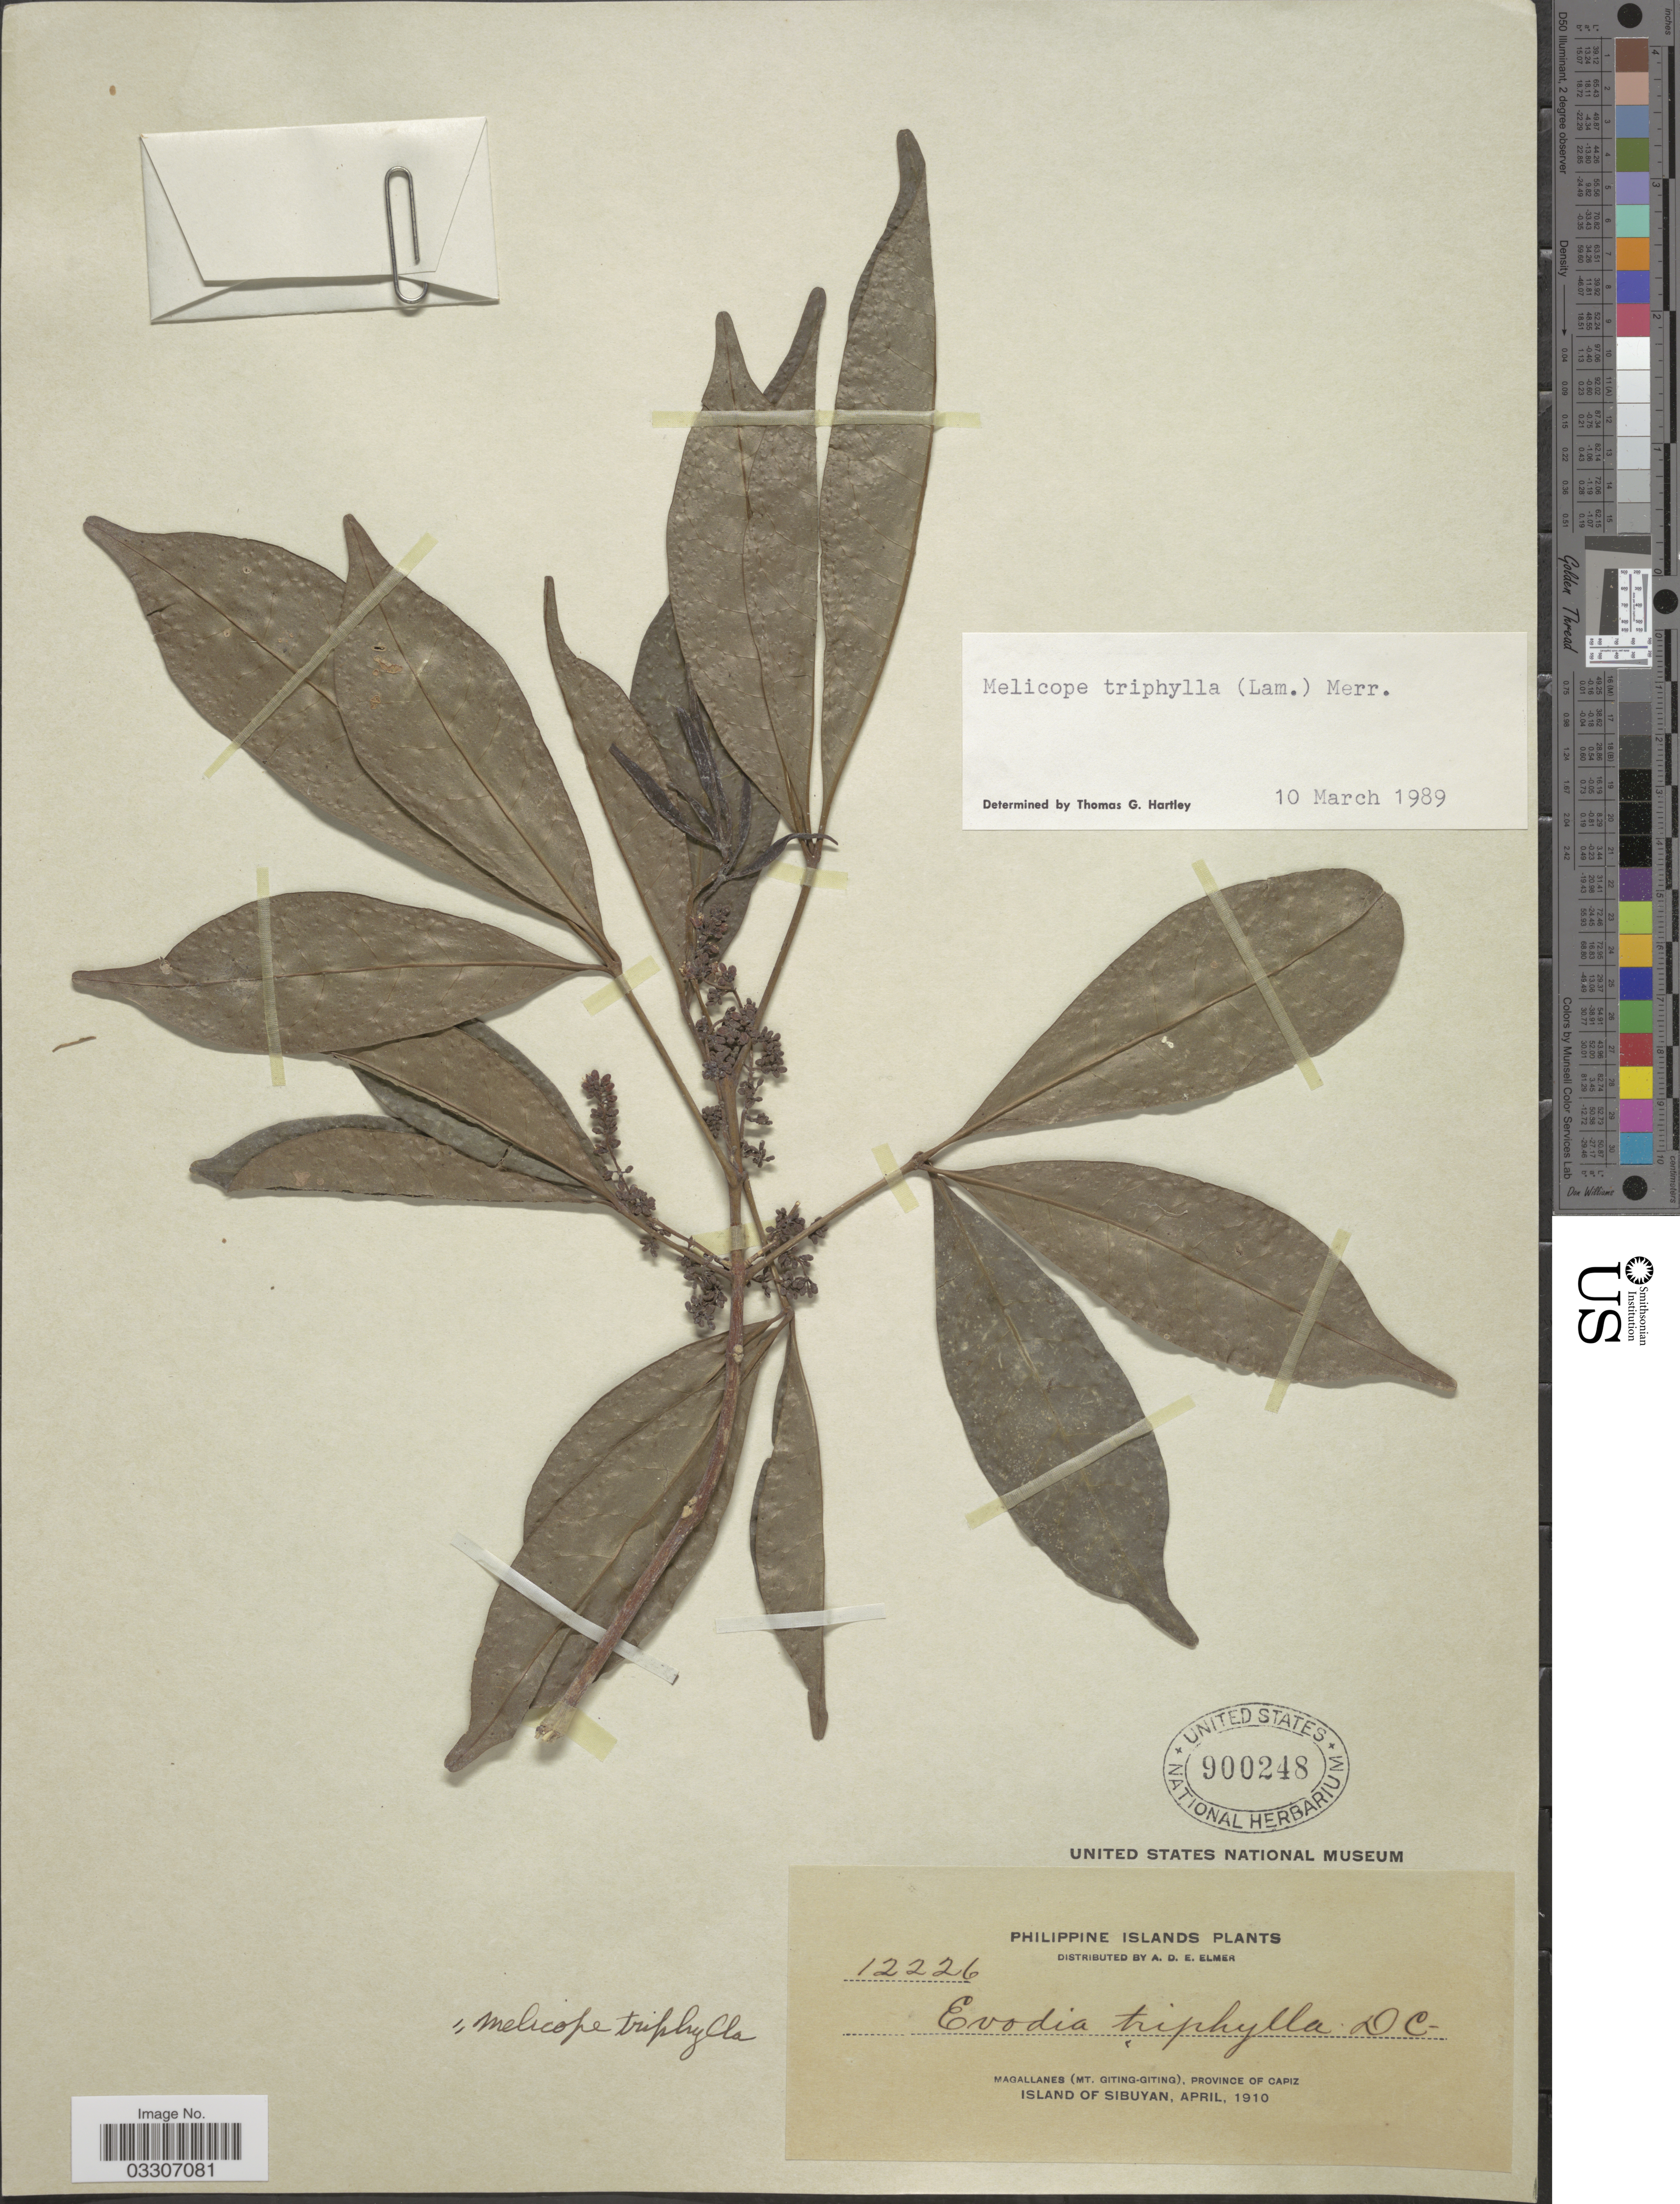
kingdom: Plantae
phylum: Tracheophyta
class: Magnoliopsida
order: Sapindales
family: Rutaceae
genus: Melicope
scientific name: Melicope triphylla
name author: (Lam.) Merr.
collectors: A. D. E. Elmer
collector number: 12226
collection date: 1910-04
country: Philippines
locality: Magallanes (Mt. Giting-Giting), Province of Capiz, Island of Sibuyan.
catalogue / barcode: US 900248